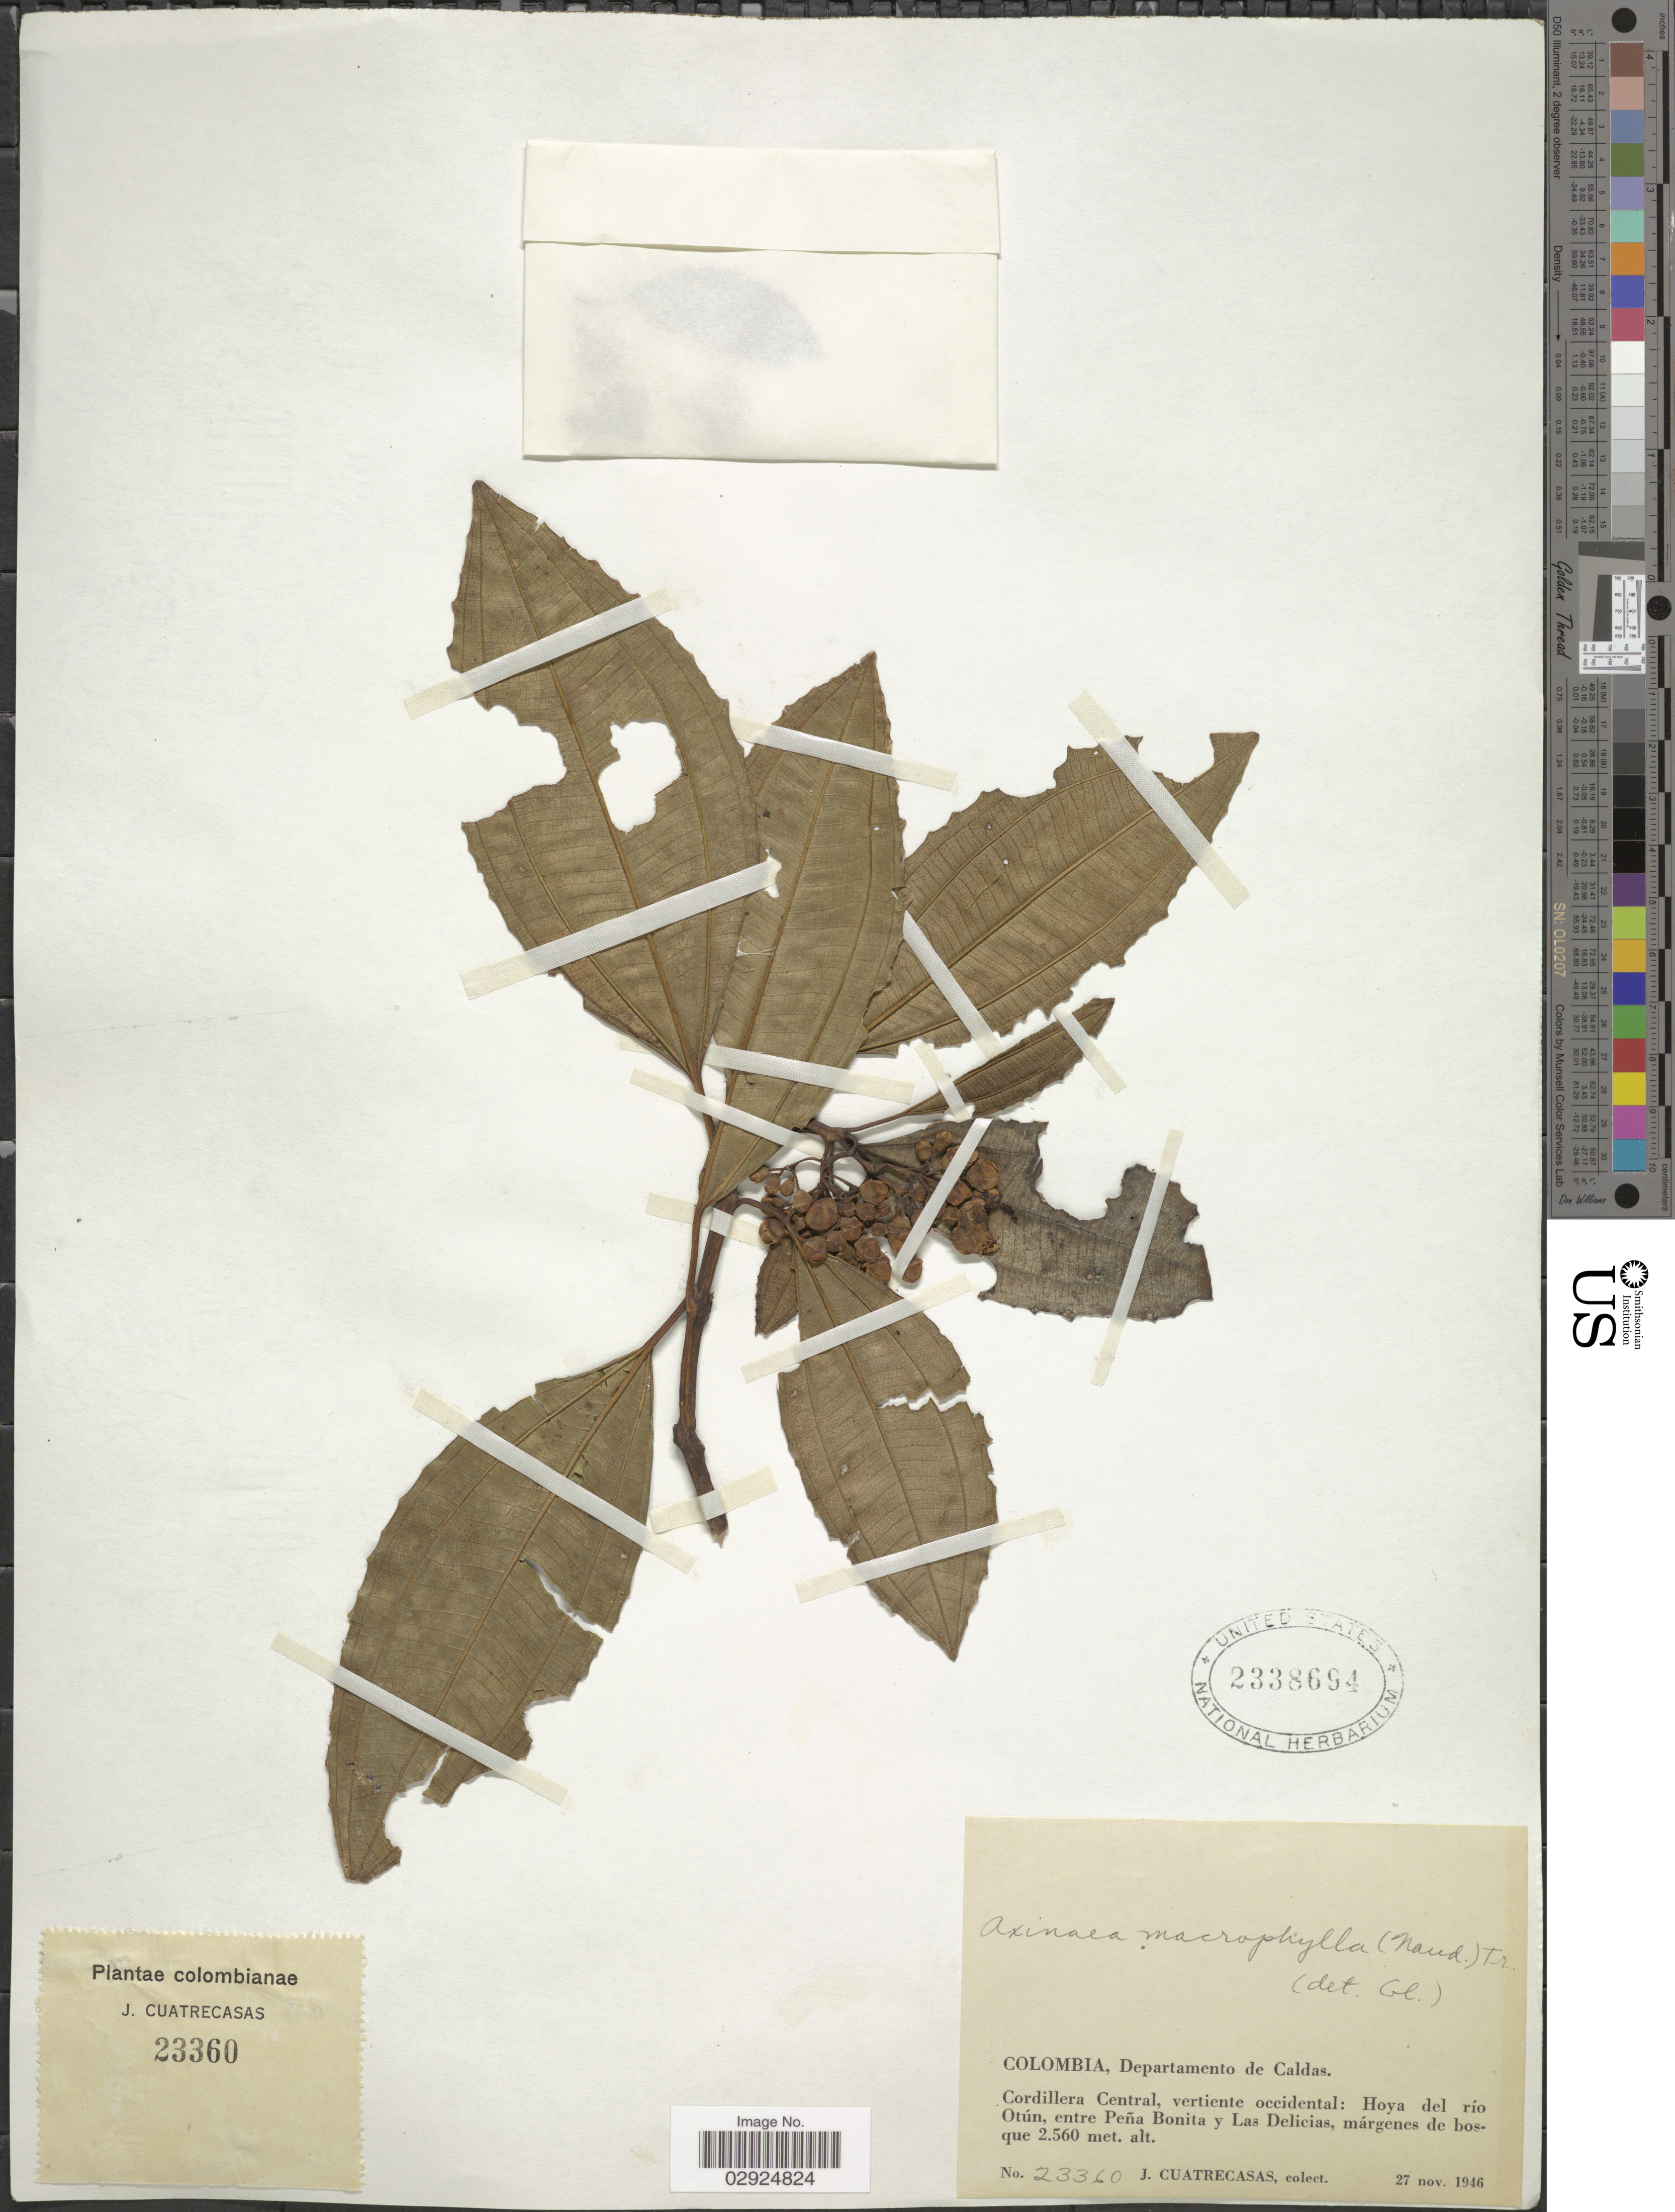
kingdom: Plantae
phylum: Tracheophyta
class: Magnoliopsida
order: Myrtales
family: Melastomataceae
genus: Axinaea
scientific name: Axinaea macrophylla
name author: (Naudin) Triana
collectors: J. Cuatrecasas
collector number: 23360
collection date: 1946-11-27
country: Colombia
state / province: Caldas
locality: Departamento de Caldas. Cordillera Central, vertiente occidental: Hoya del río Otún, entre Peña Bonita y Las Delicias, márgenes de bosque.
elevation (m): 2560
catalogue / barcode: US 2338694